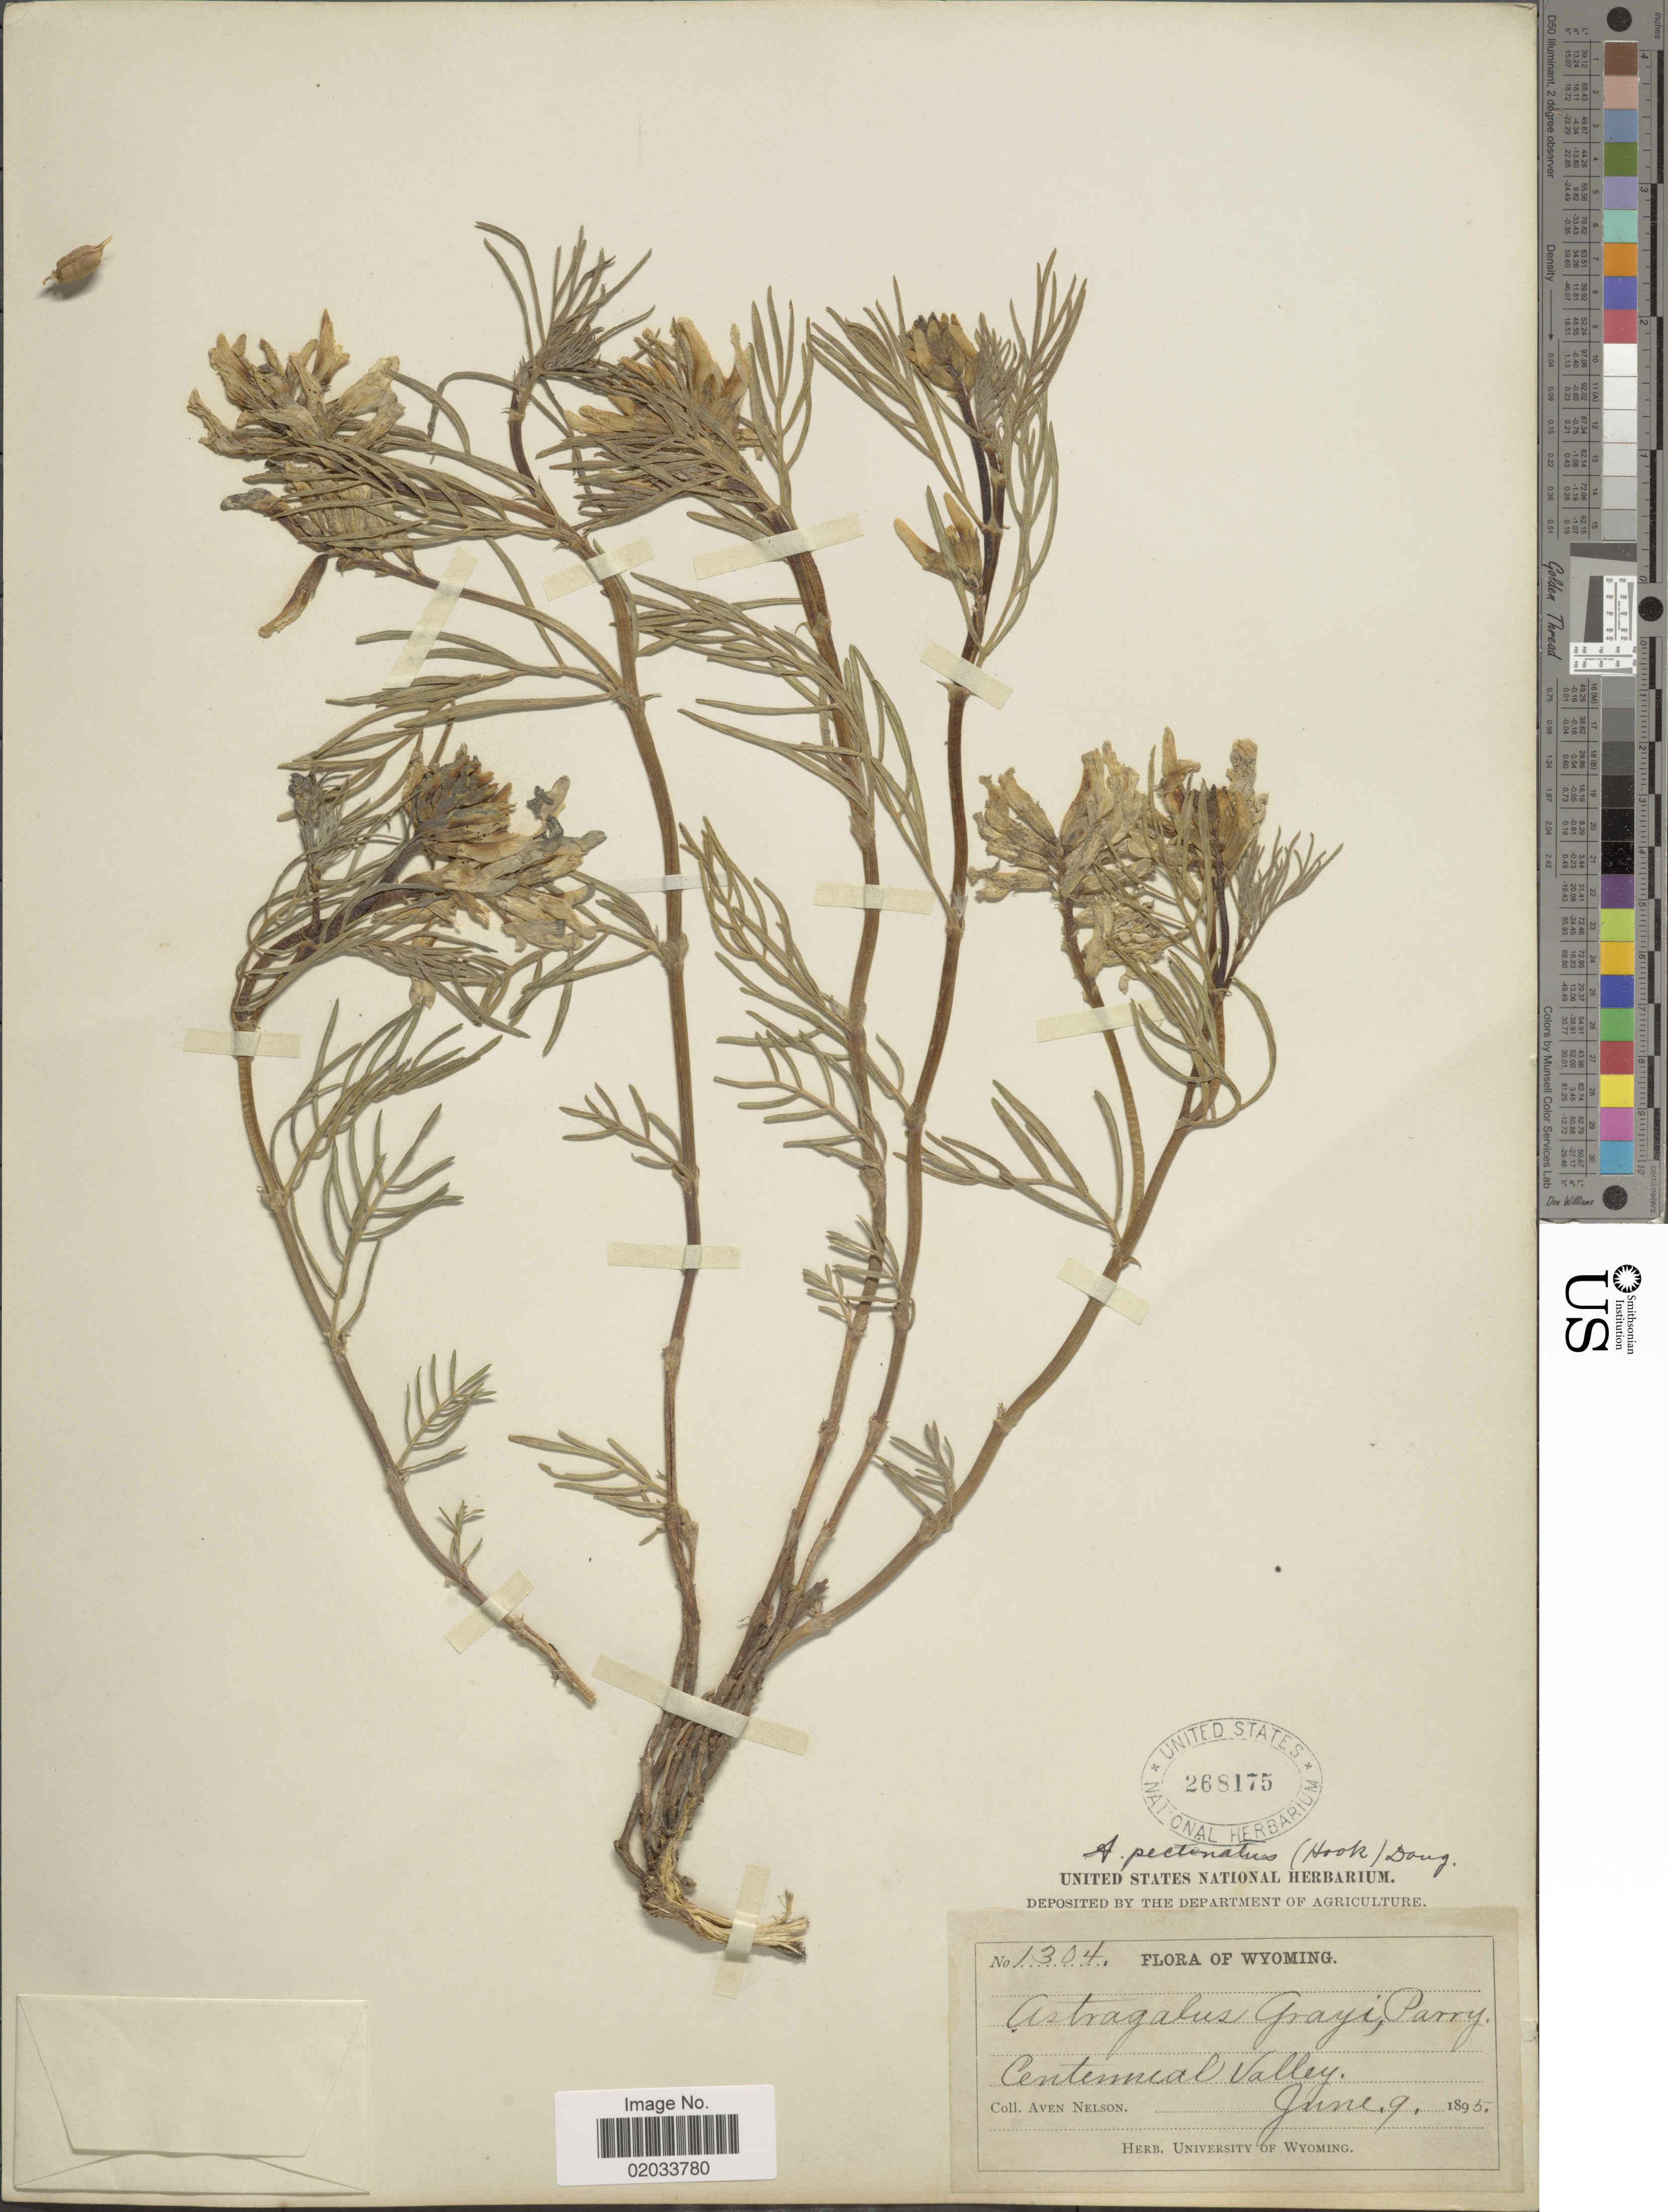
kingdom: Plantae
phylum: Tracheophyta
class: Magnoliopsida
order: Fabales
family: Fabaceae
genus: Astragalus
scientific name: Astragalus pectinatus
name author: (Hook.) G. Don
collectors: A. Nelson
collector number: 1304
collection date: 1895-06-09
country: United States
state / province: Wyoming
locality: Centennial Valley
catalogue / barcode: US 268175